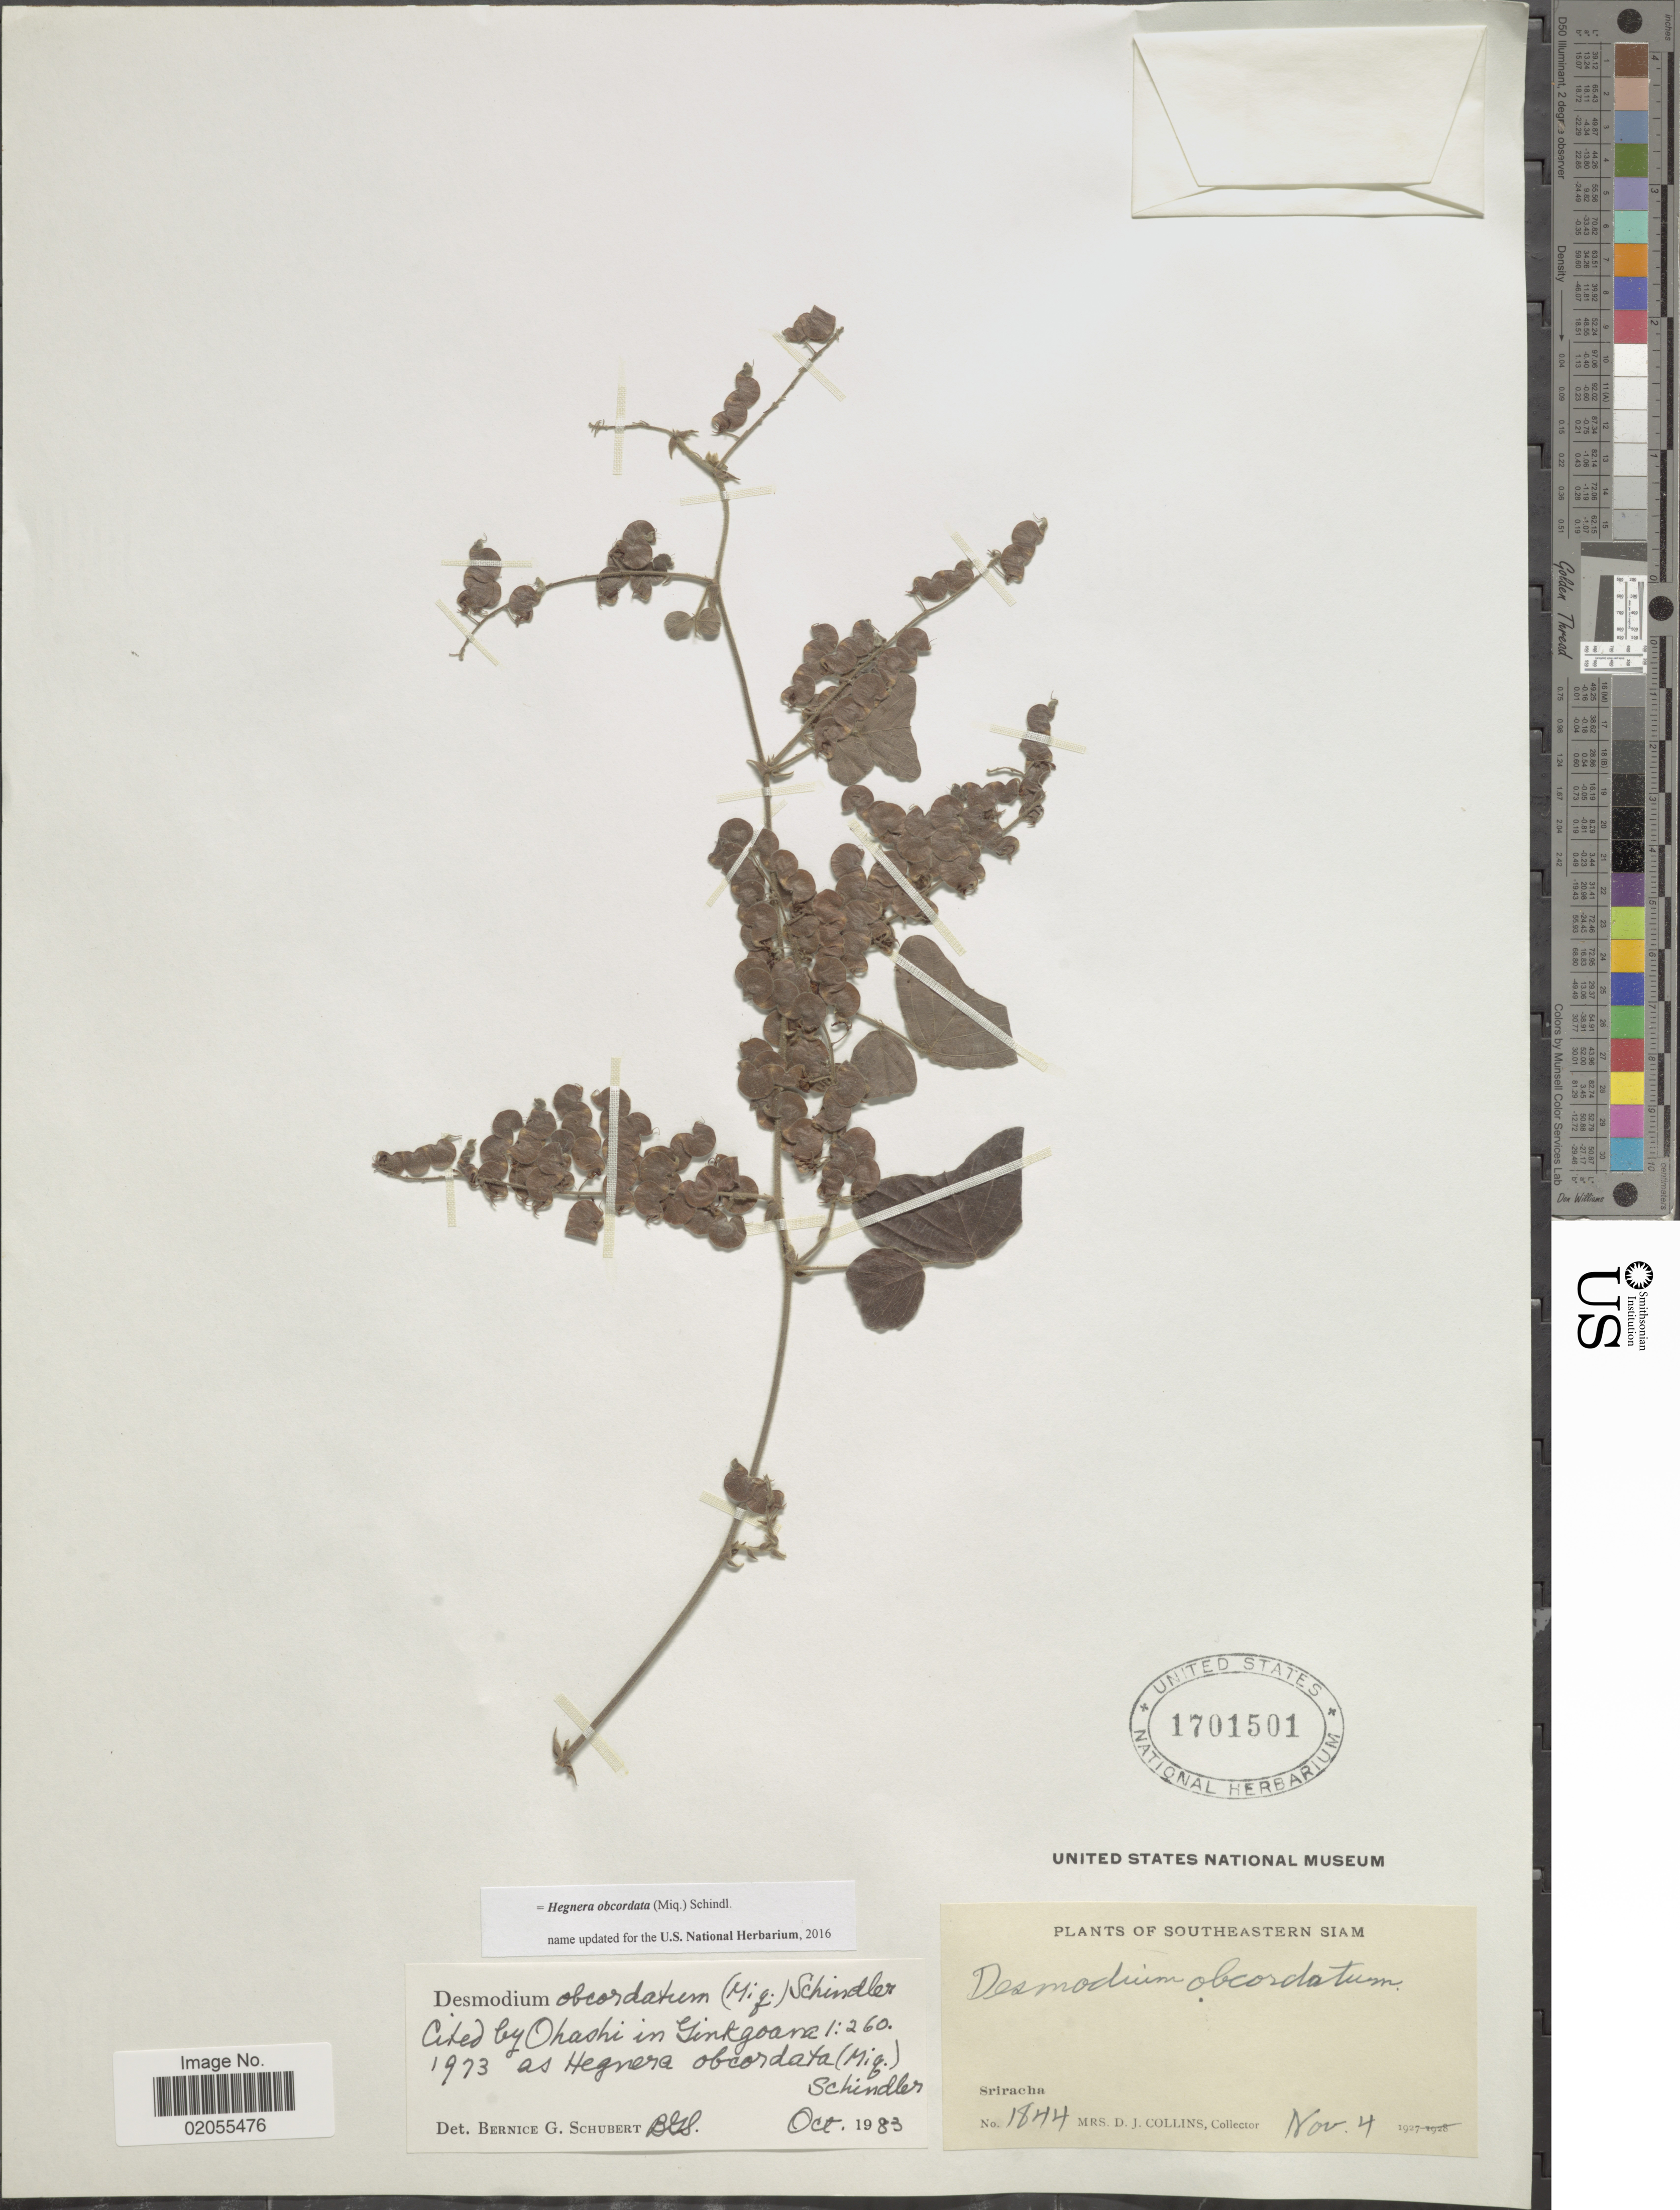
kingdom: Plantae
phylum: Tracheophyta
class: Magnoliopsida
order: Fabales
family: Fabaceae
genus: Hegnera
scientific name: Hegnera obcordata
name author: (Miq.) Schindl.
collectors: Mrs. D. J. Collins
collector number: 1844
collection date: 1927-11-04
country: Thailand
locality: Southeastern Siam, Sriracha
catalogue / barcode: US 1701501